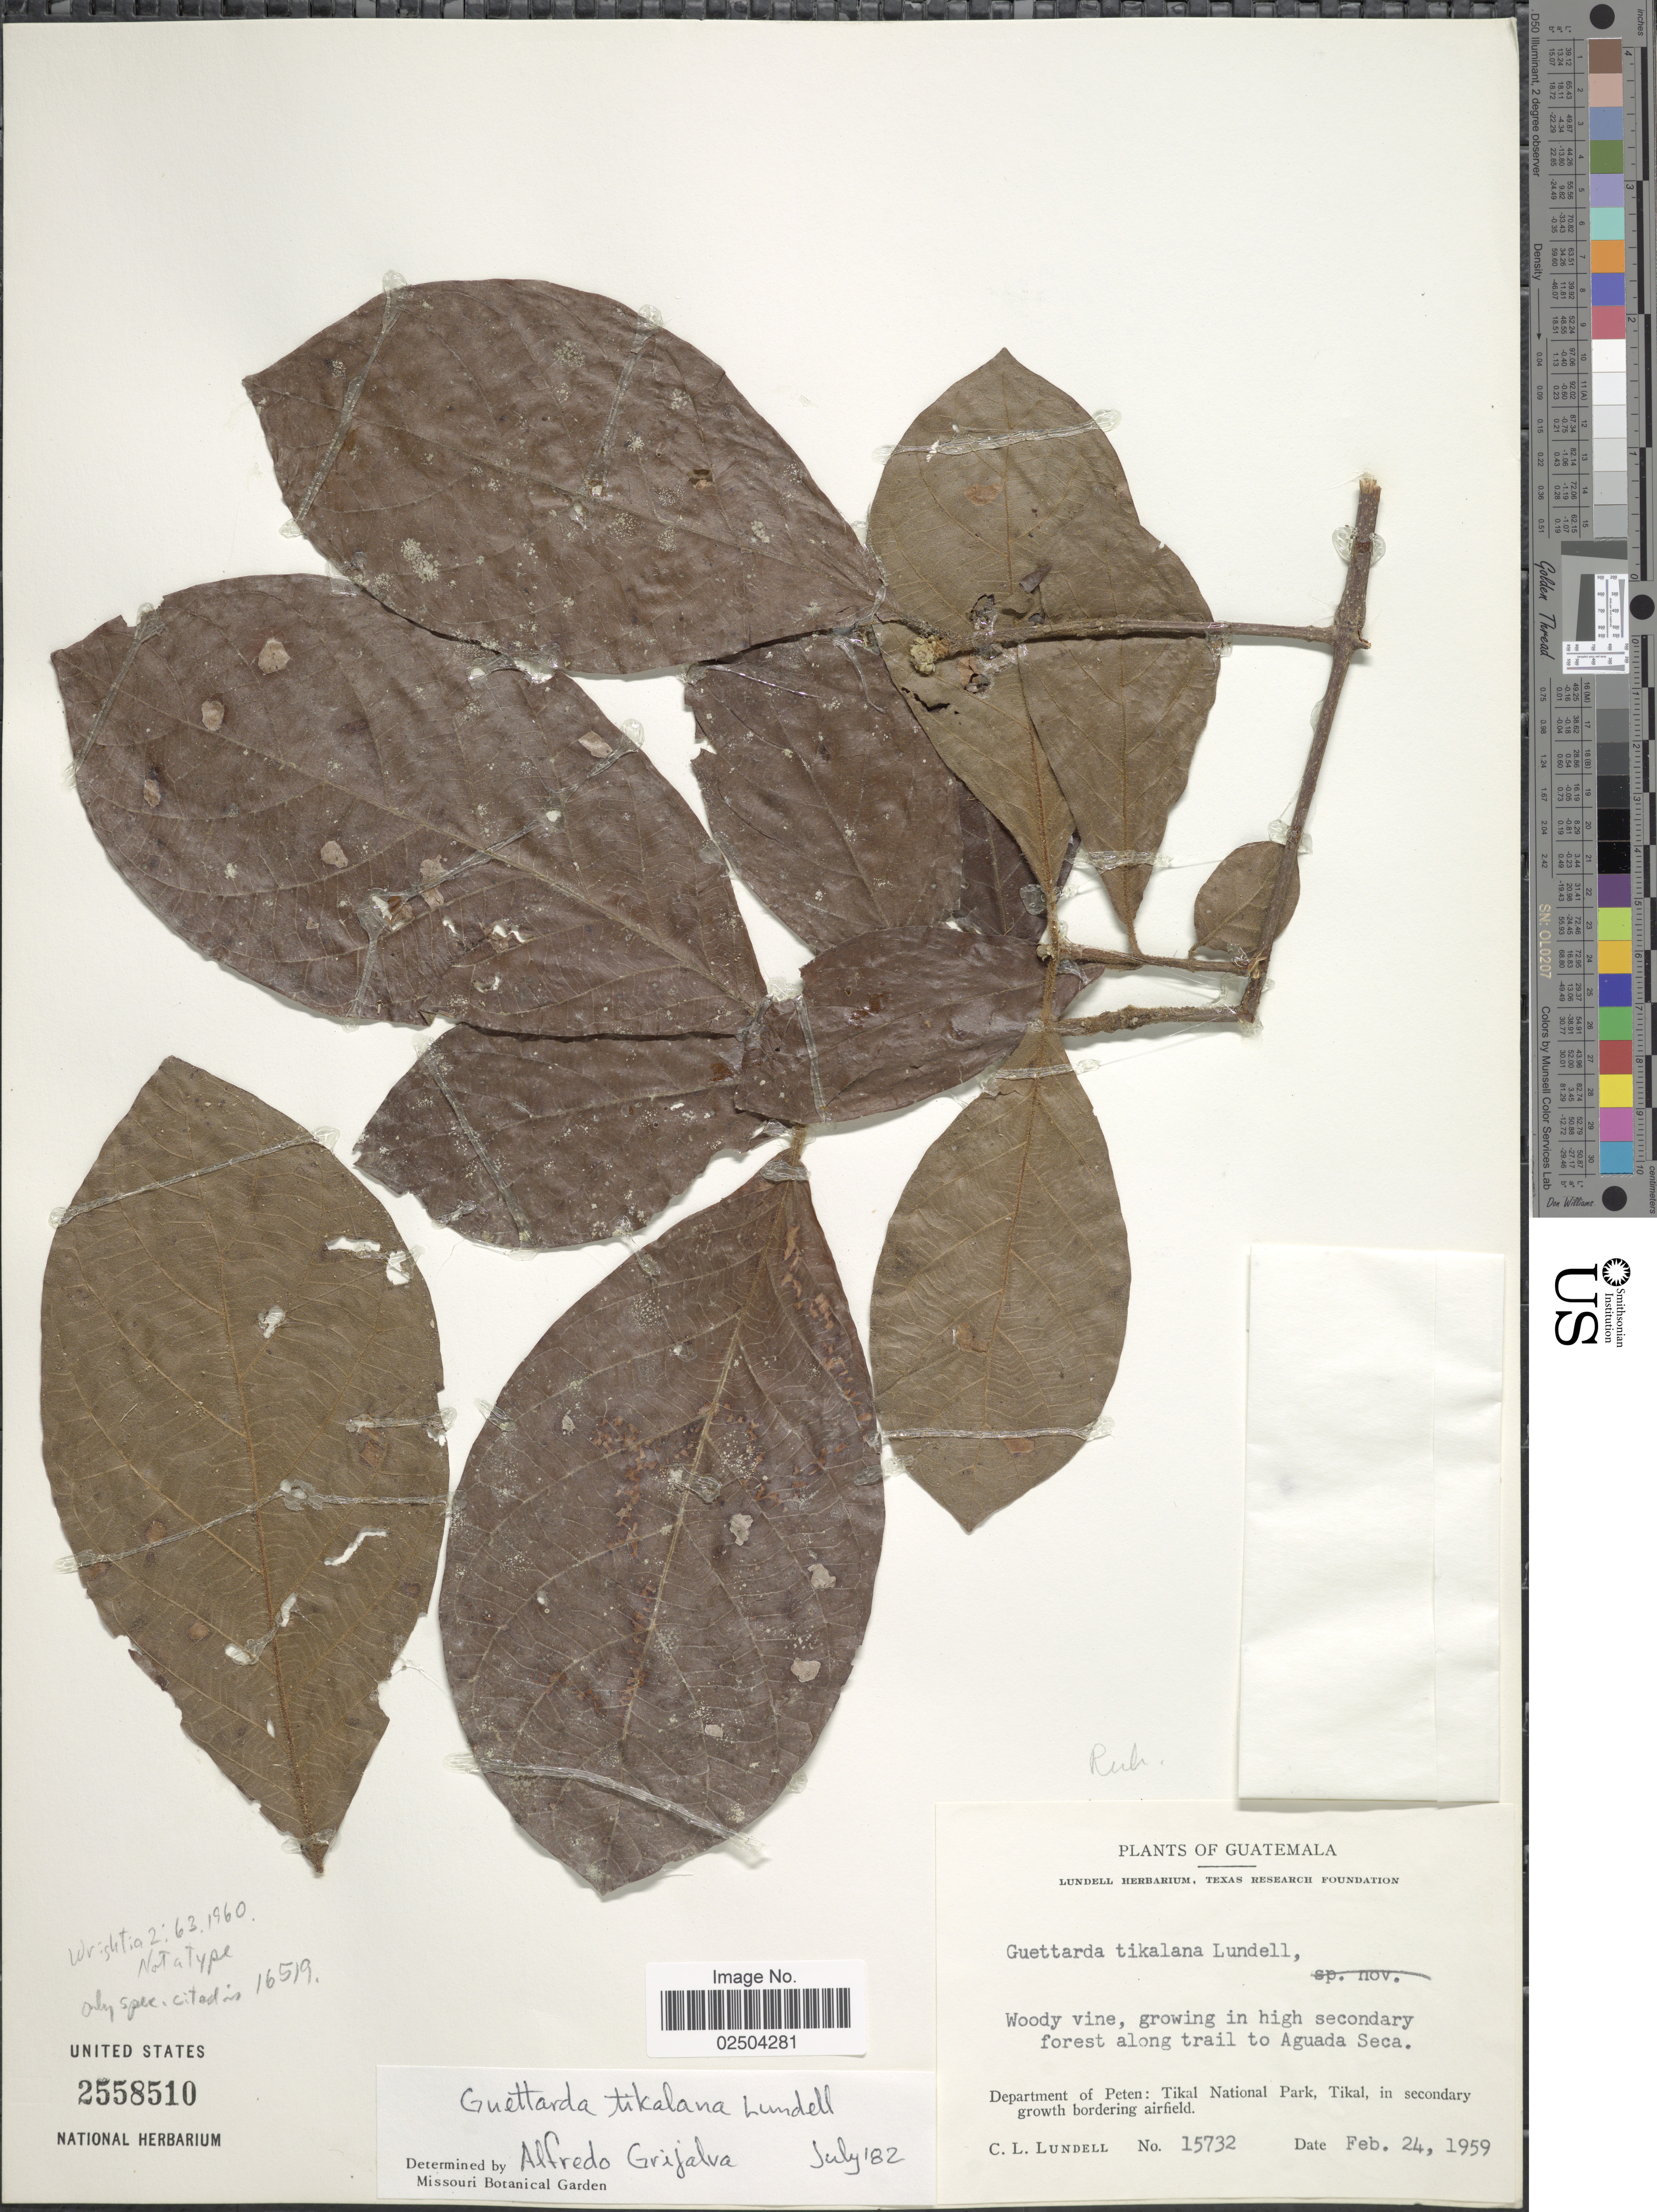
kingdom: Plantae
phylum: Tracheophyta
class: Magnoliopsida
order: Gentianales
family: Rubiaceae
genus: Guettarda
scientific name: Guettarda tikalana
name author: Lundell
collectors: C. L. Lundell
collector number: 15732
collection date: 1959-02-24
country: Guatemala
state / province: El Petén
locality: Department of Peten: Tikal National Park, Tikal, in secondary growth bordering airfield, along trail to Aguada Seca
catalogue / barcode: US 2558510